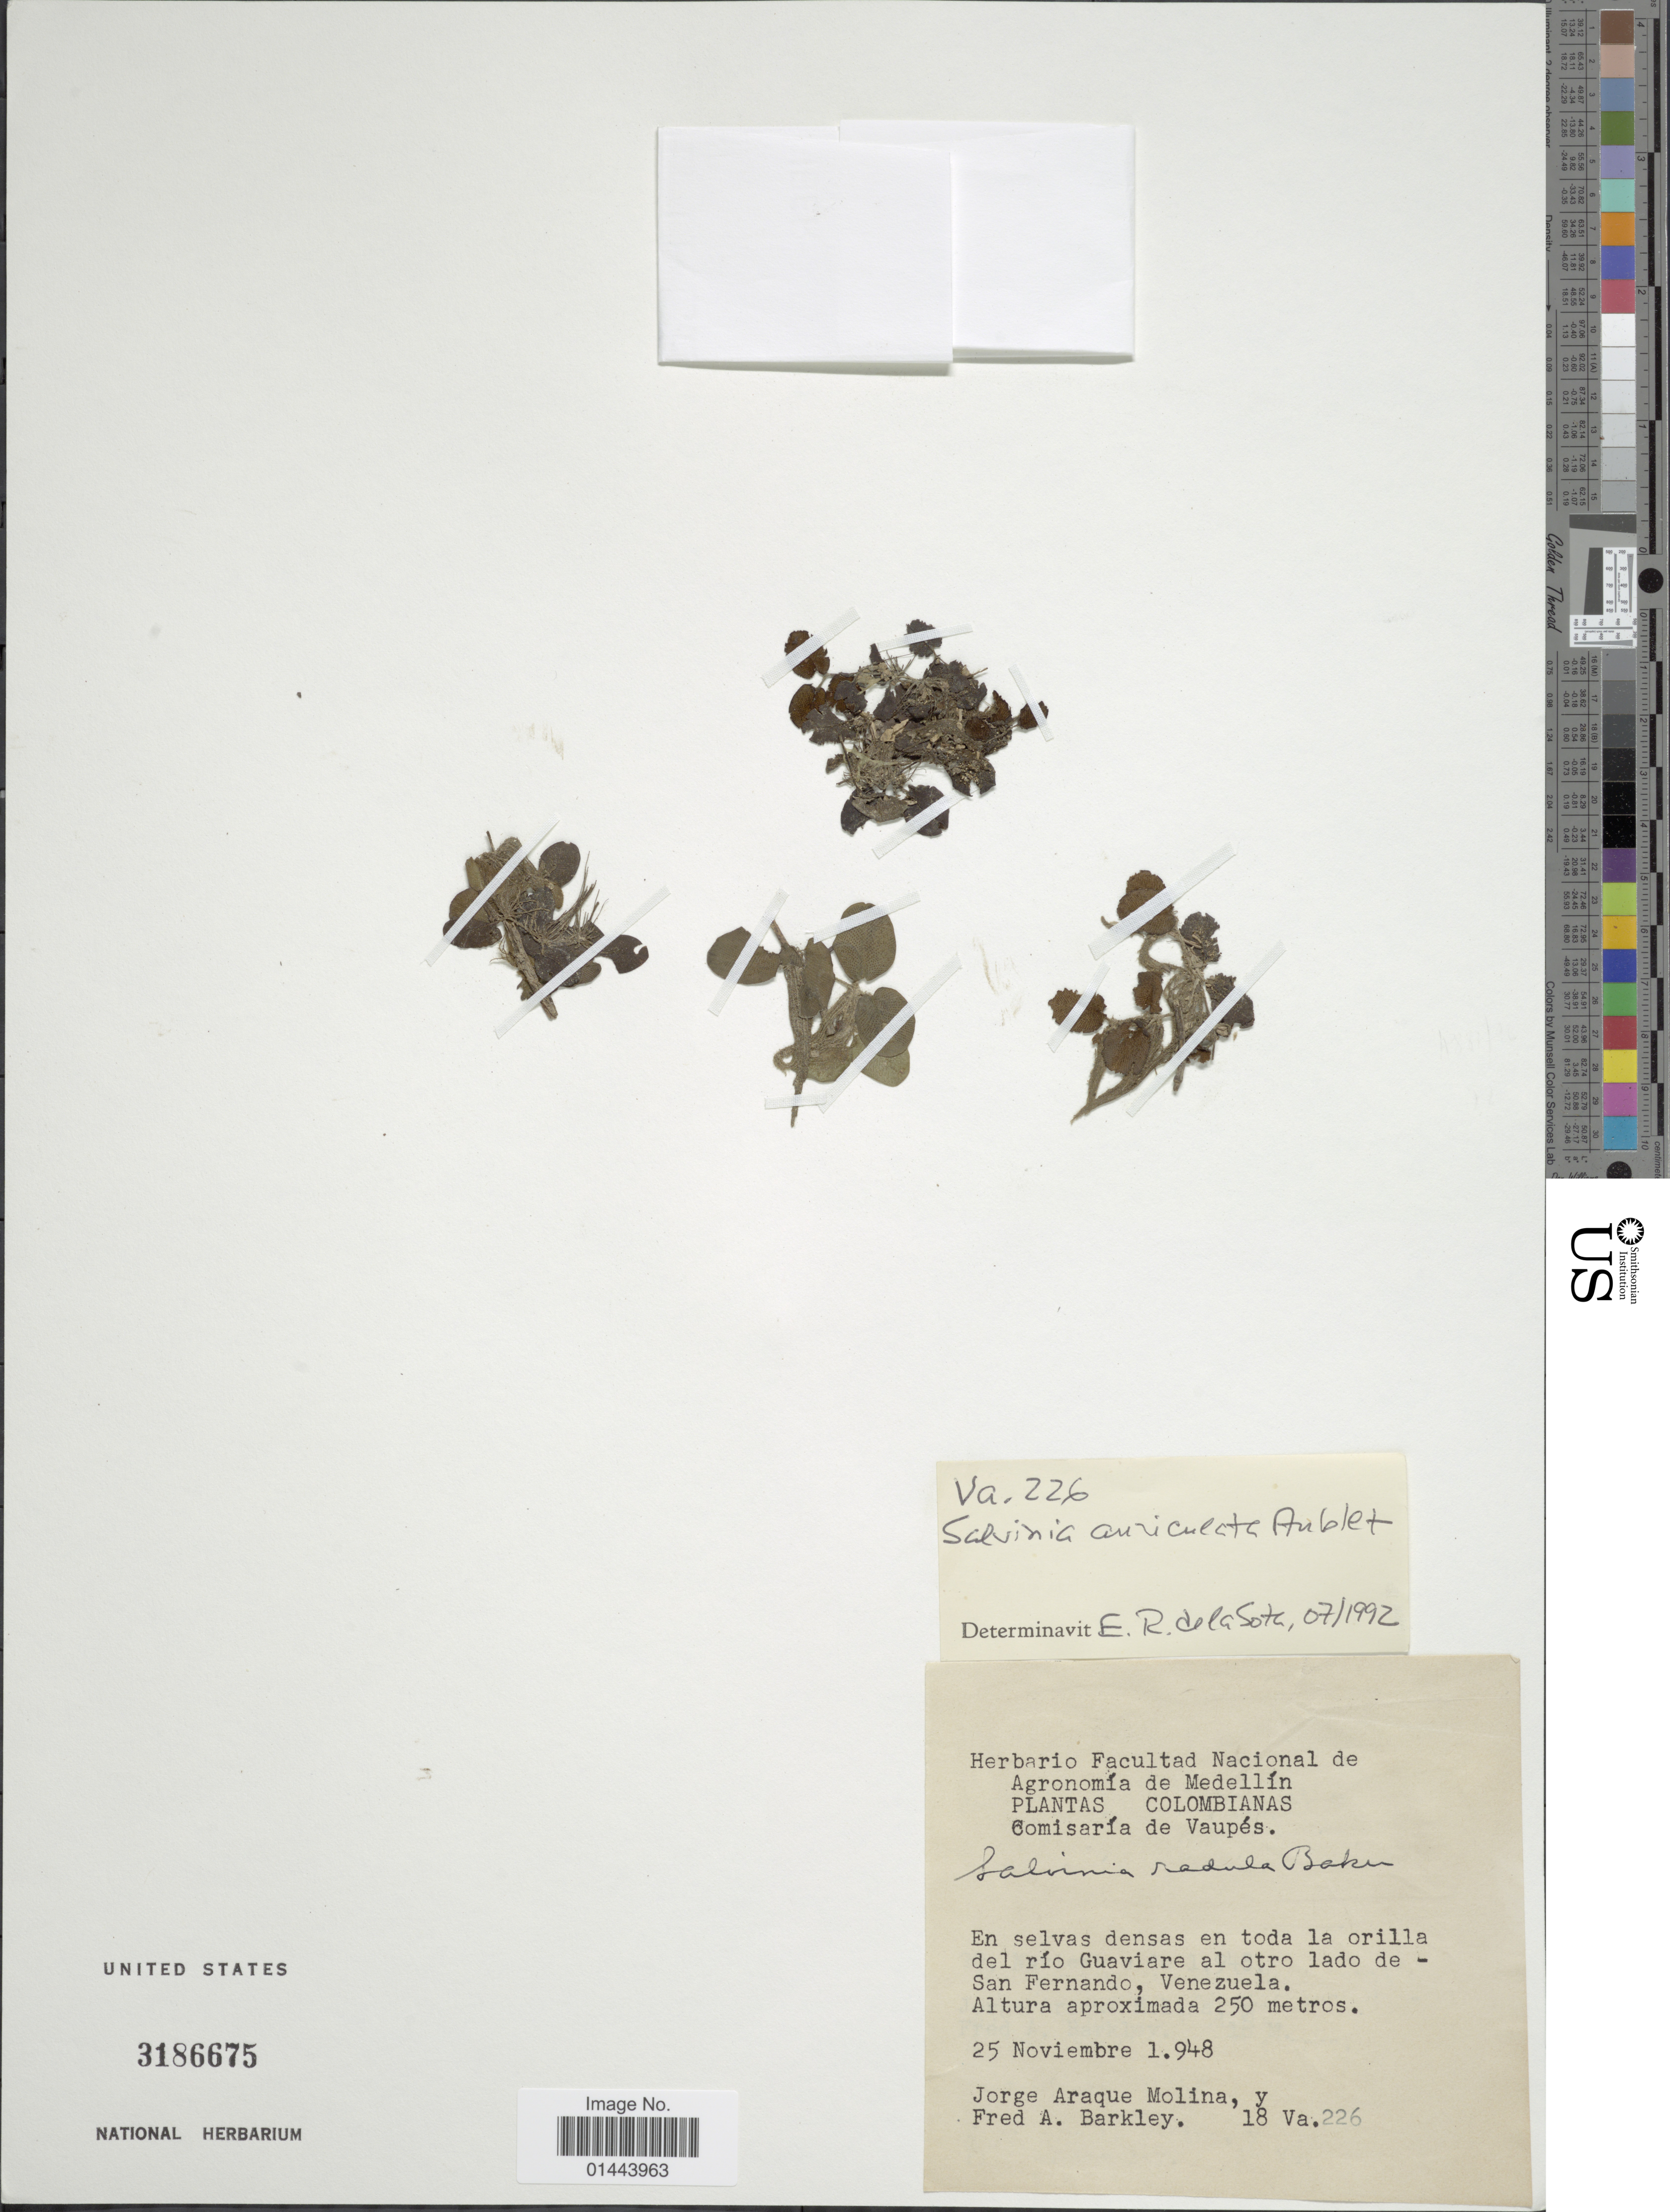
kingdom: Plantae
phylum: Tracheophyta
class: Polypodiopsida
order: Salviniales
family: Salviniaceae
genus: Salvinia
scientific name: Salvinia auriculata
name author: Aubl.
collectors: J. Araque Molina & F. A. Barkley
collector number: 18Va226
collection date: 1948-11-25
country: Colombia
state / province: Vaupés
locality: Comisaría de Vaupés, en selves densas en toda la orilla del río Guaviare al otro lado de San Fernando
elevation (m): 250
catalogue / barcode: US 3186675